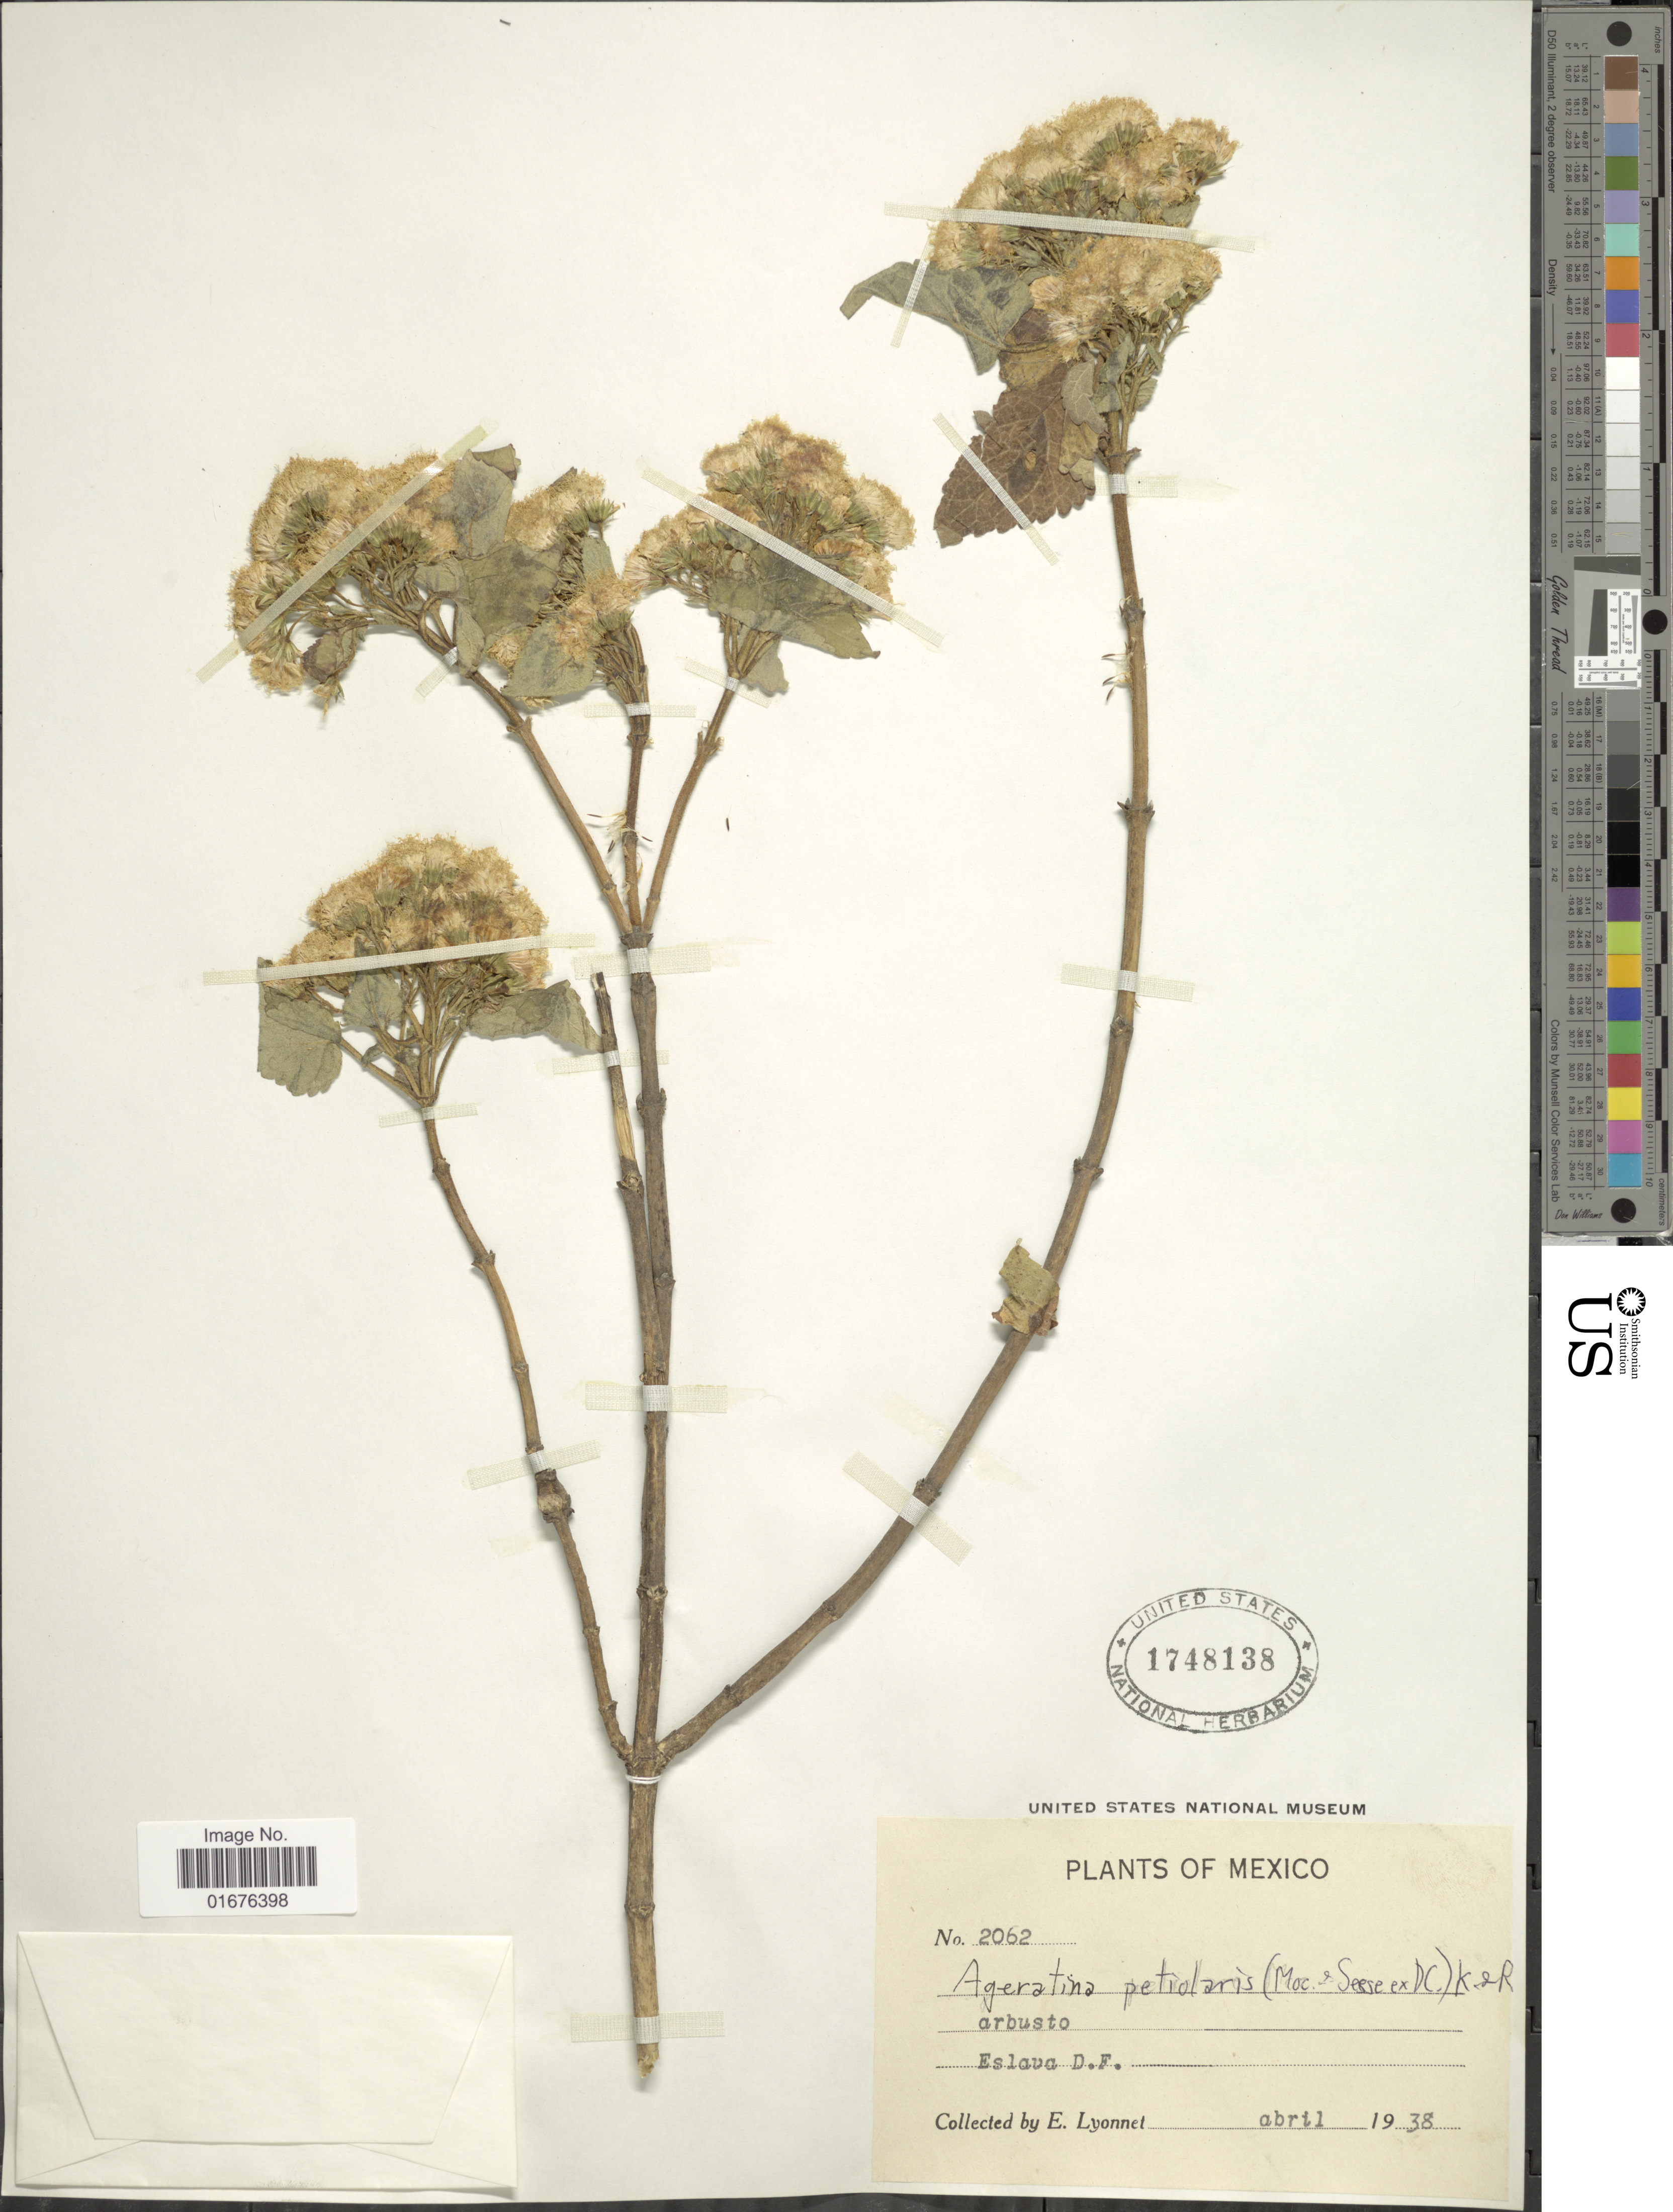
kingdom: Plantae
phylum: Tracheophyta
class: Magnoliopsida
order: Asterales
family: Asteraceae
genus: Ageratina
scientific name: Ageratina petiolaris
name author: (Moc. & Sessé ex DC.) R.M. King & H. Rob.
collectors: E. Lyonnet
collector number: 2062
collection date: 1938-04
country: Mexico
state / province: Distrito Federal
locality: Arbust, Eslava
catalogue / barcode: US 1748138